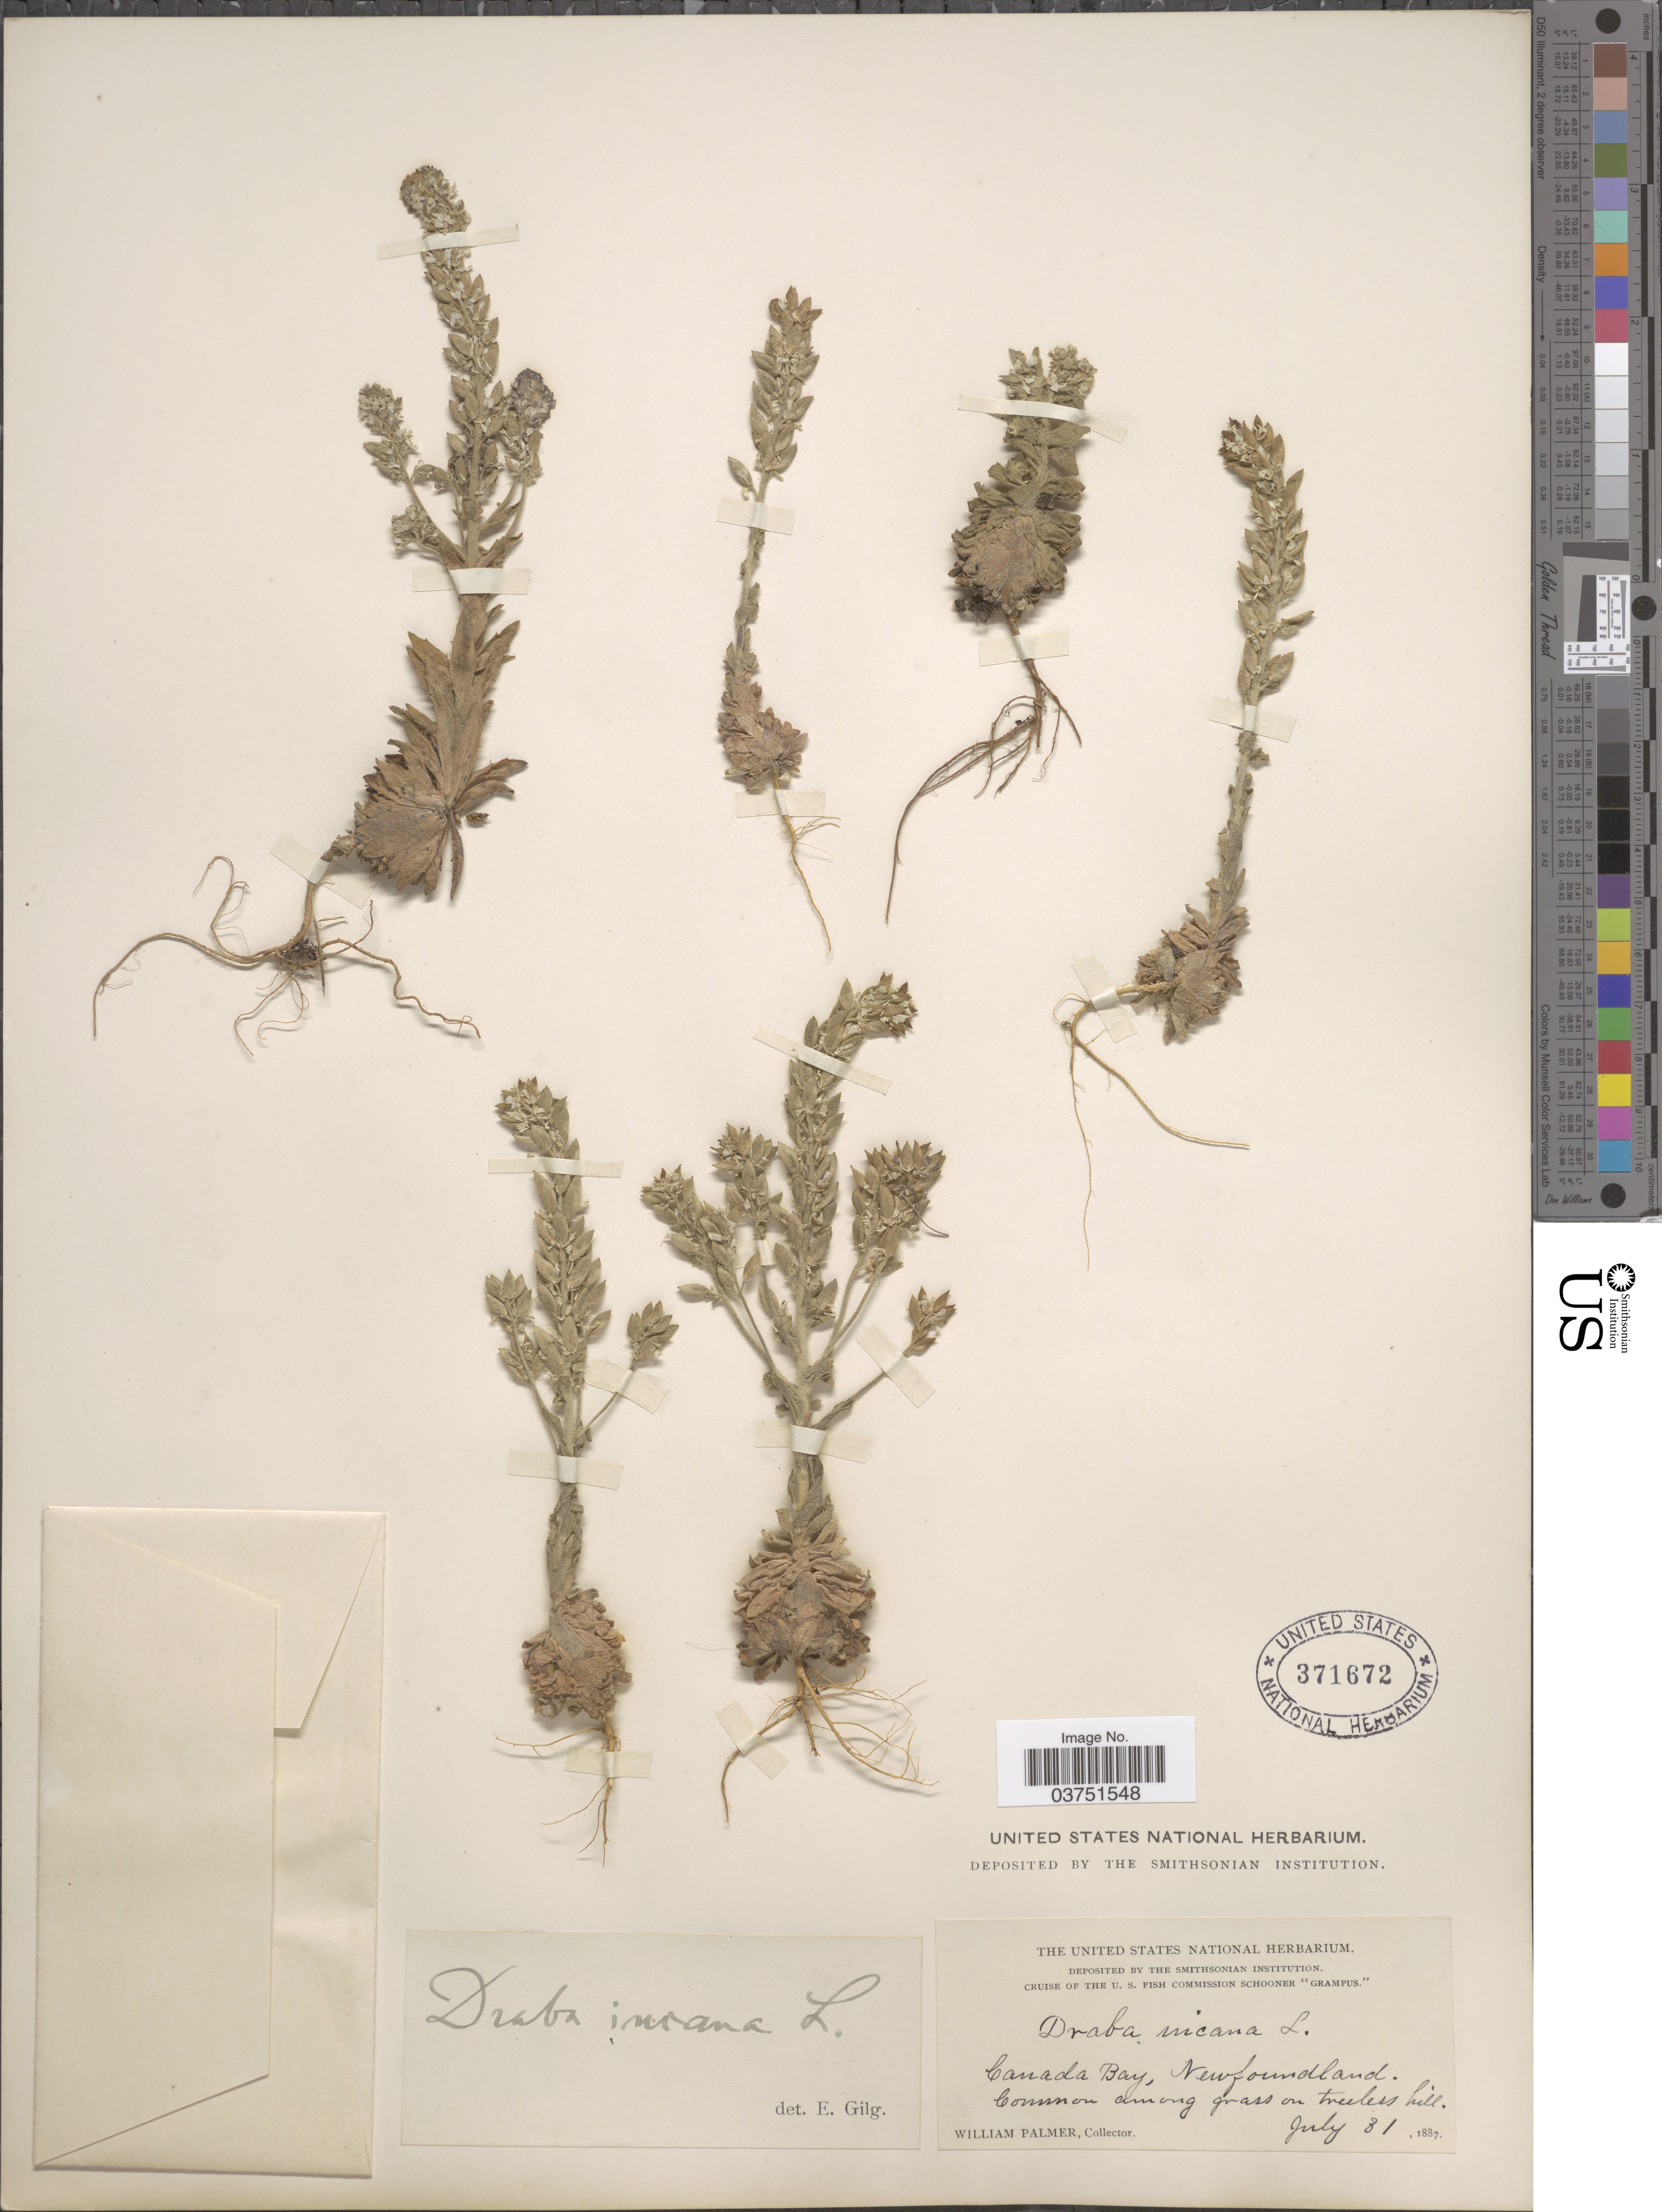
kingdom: Plantae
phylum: Tracheophyta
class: Magnoliopsida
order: Brassicales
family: Brassicaceae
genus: Draba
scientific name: Draba incana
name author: L.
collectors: W. Palmer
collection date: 1887-07-31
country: Canada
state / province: Newfoundland and Labrador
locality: Canada Bay.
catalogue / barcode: US 371672